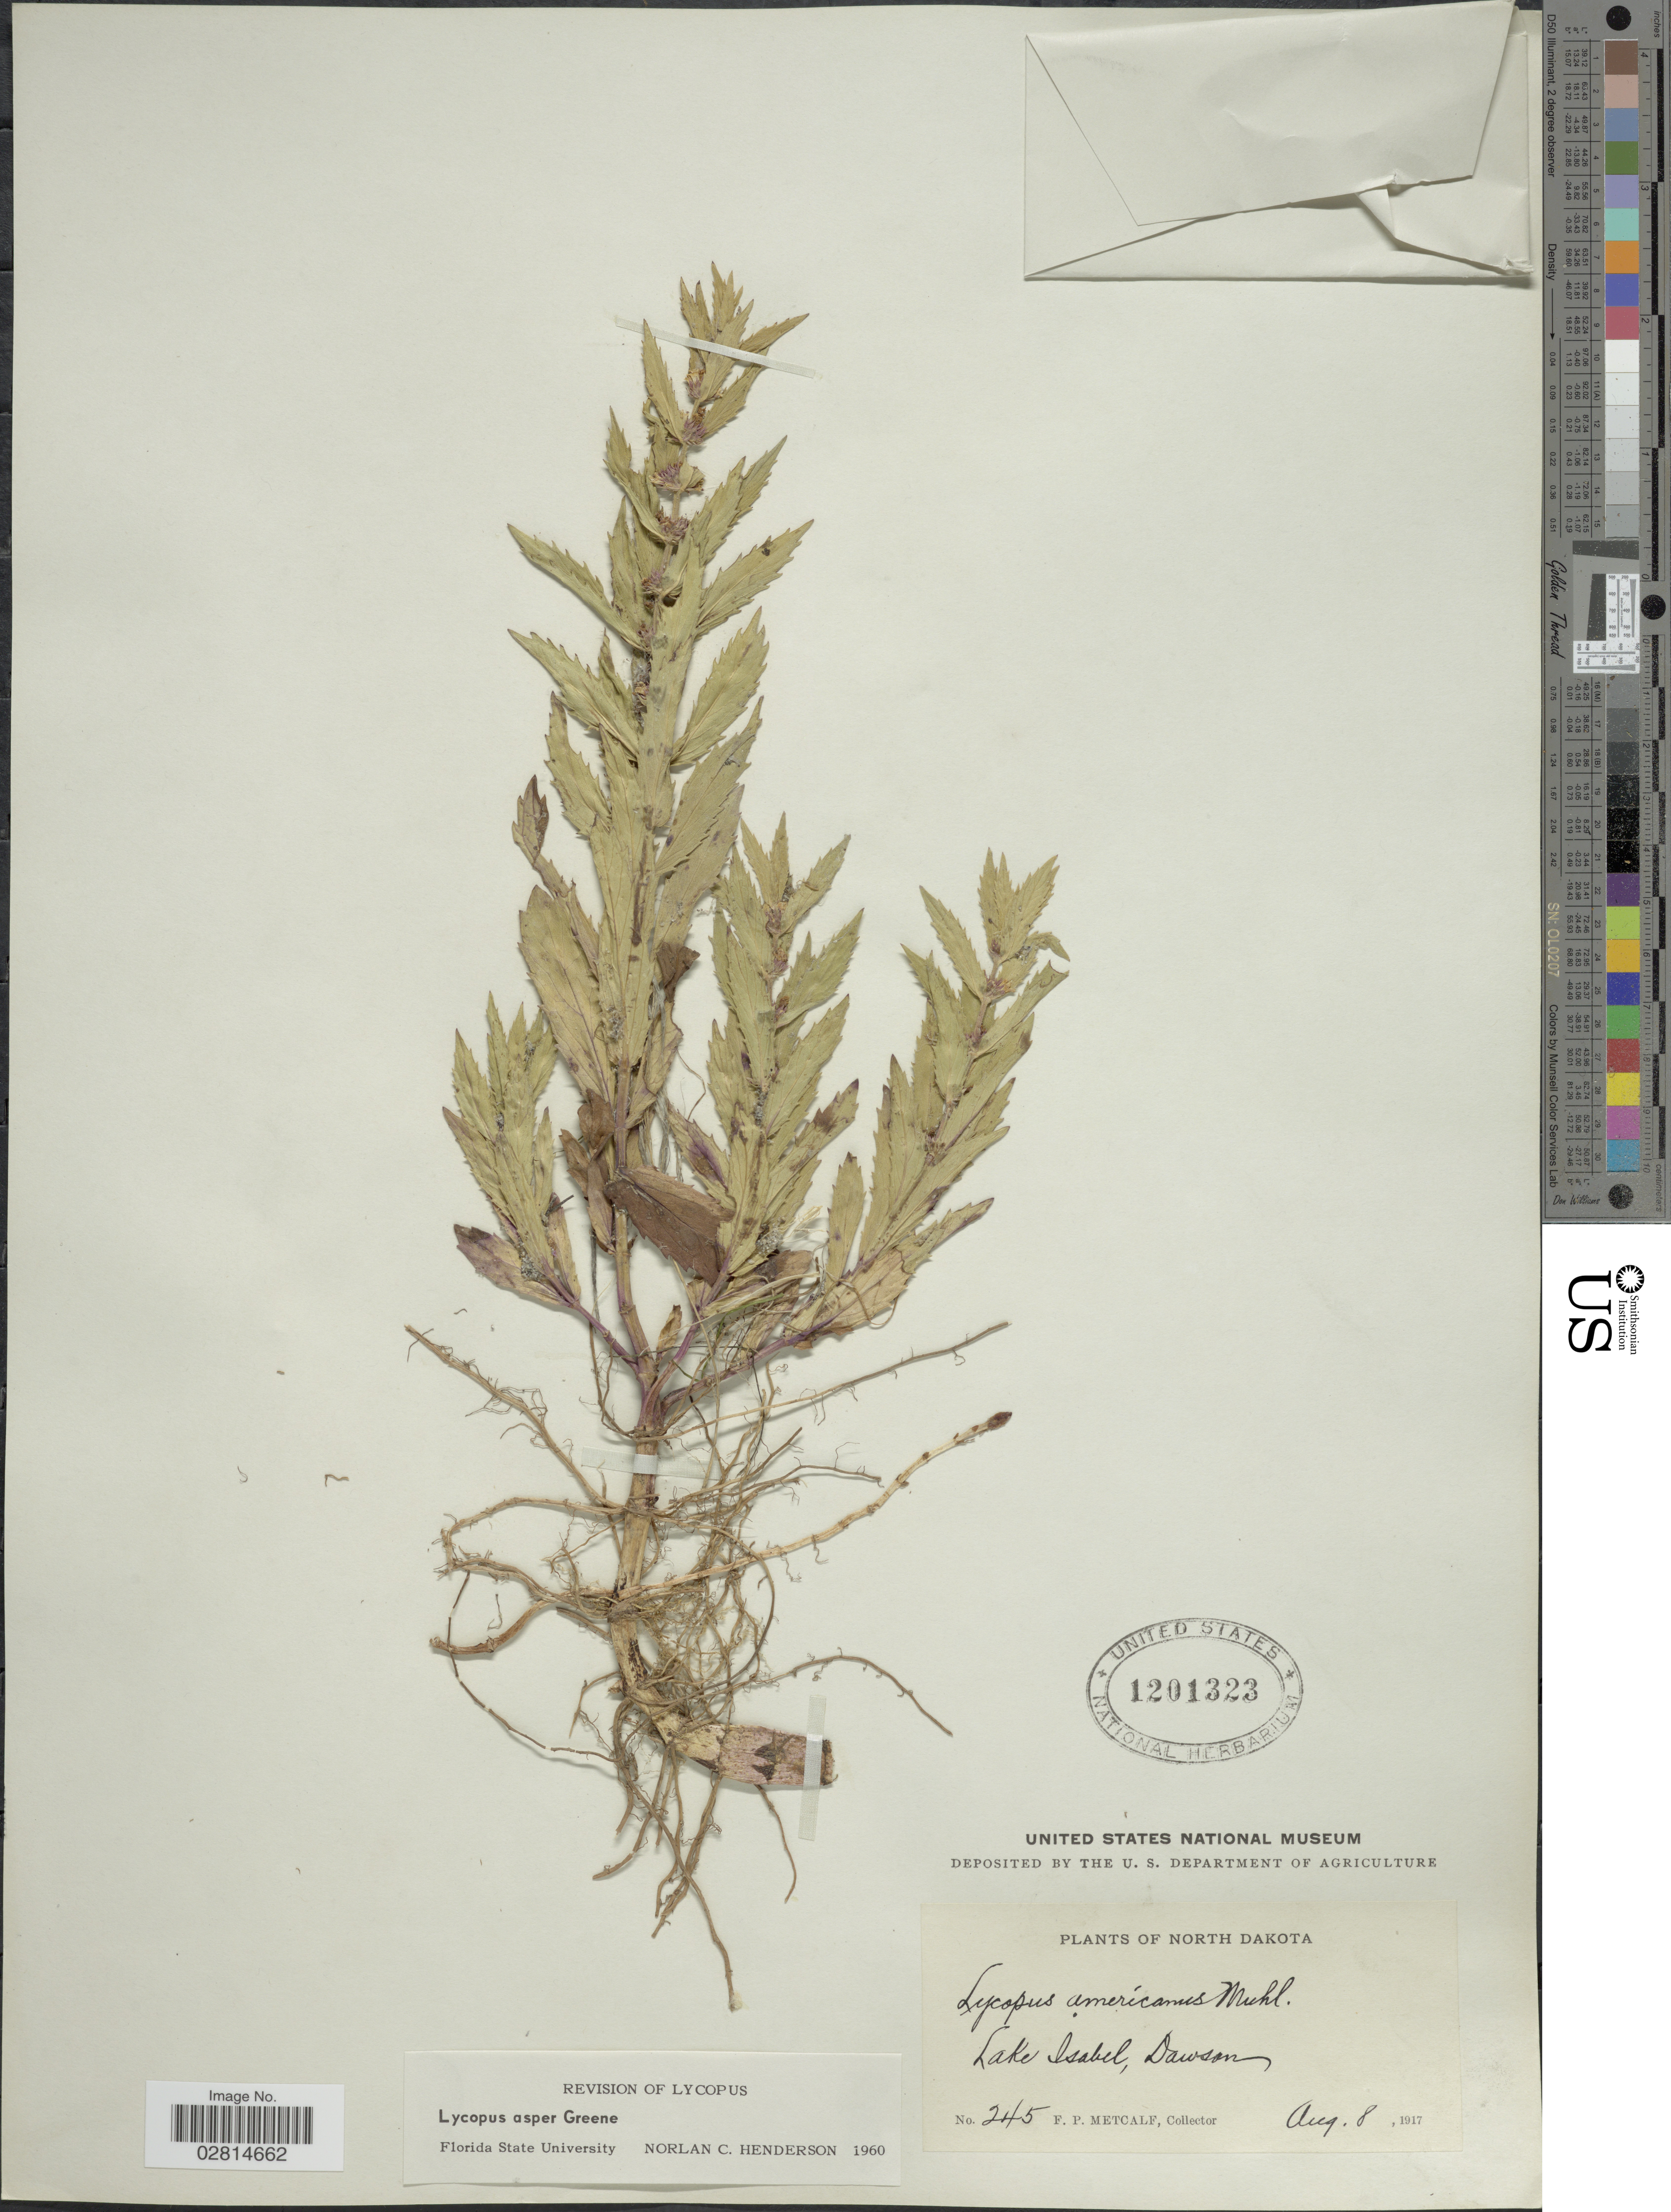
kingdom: Plantae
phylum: Tracheophyta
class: Magnoliopsida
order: Lamiales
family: Lamiaceae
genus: Lycopus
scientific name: Lycopus asper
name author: Greene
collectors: F. Metcalf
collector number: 245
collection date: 1917-08-08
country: United States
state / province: North Dakota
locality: Lake Isabel, Dawson.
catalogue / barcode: US 1201323